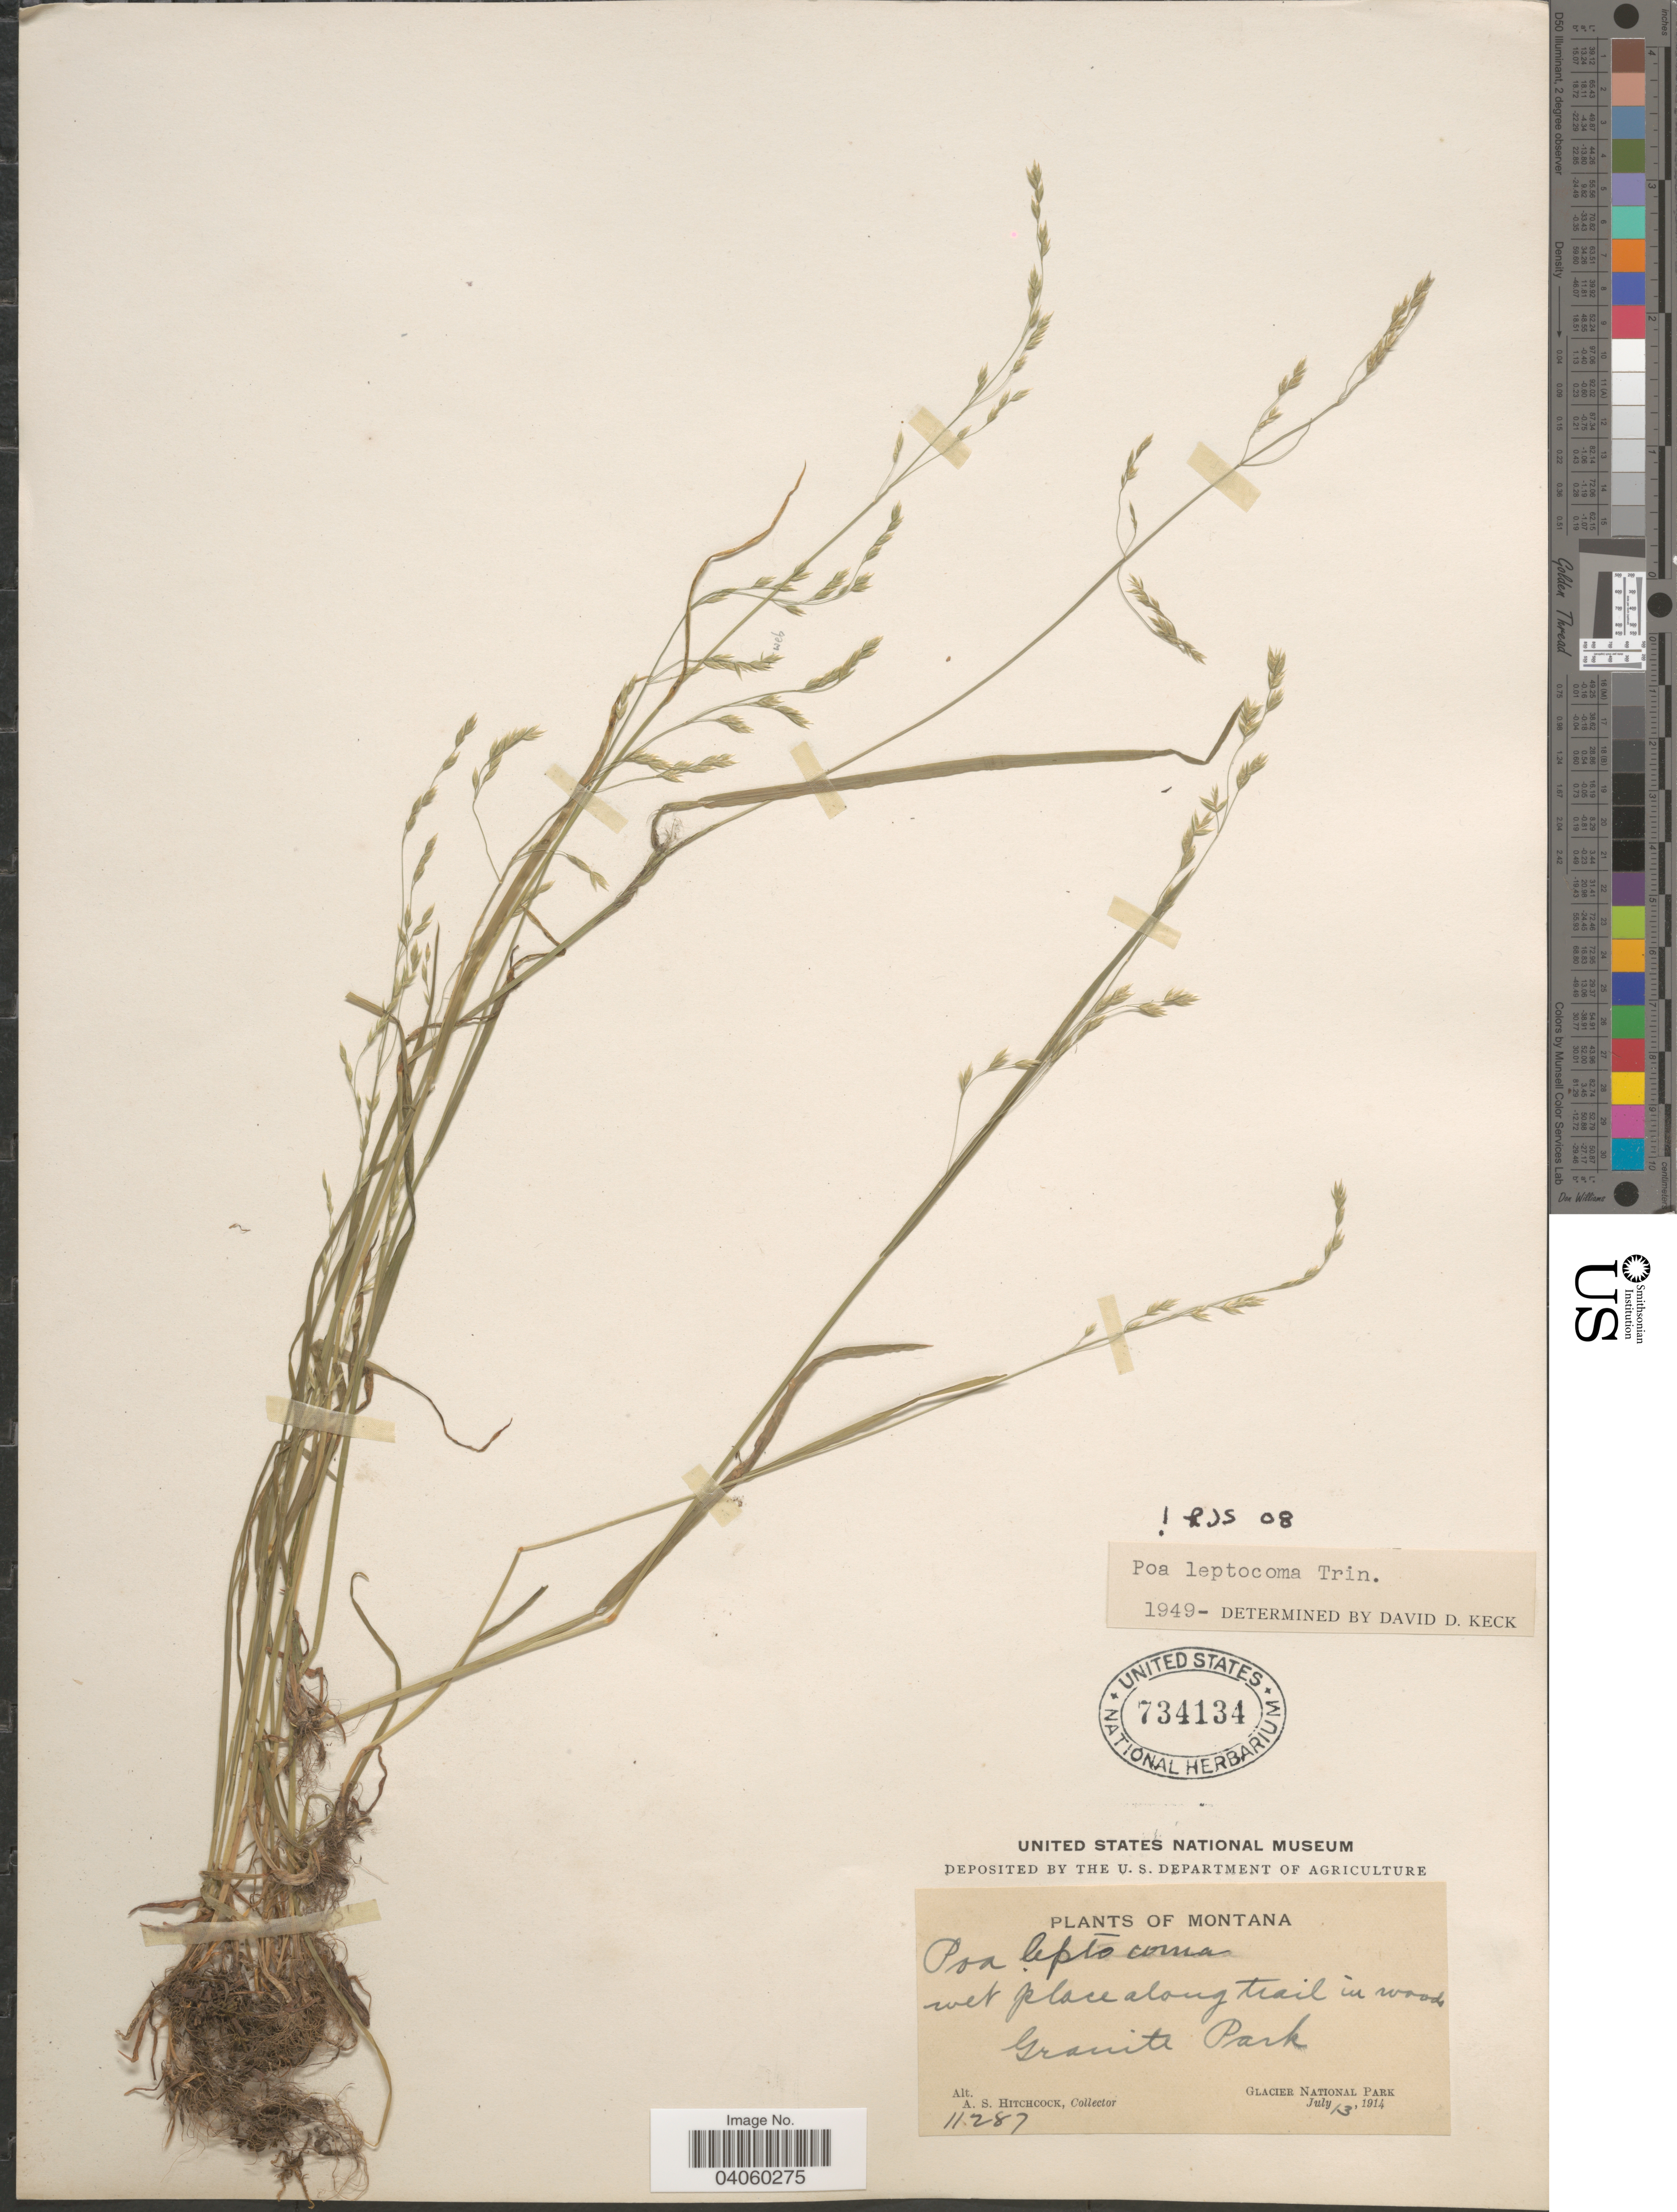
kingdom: Plantae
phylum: Tracheophyta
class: Liliopsida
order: Poales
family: Poaceae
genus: Poa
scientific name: Poa leptocoma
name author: Trin.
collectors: A. S. Hitchcock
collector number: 11287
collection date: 1914-07-13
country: United States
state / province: Montana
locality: Along trail in woods Granite Park, Glacier National Park.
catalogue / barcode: US 734134